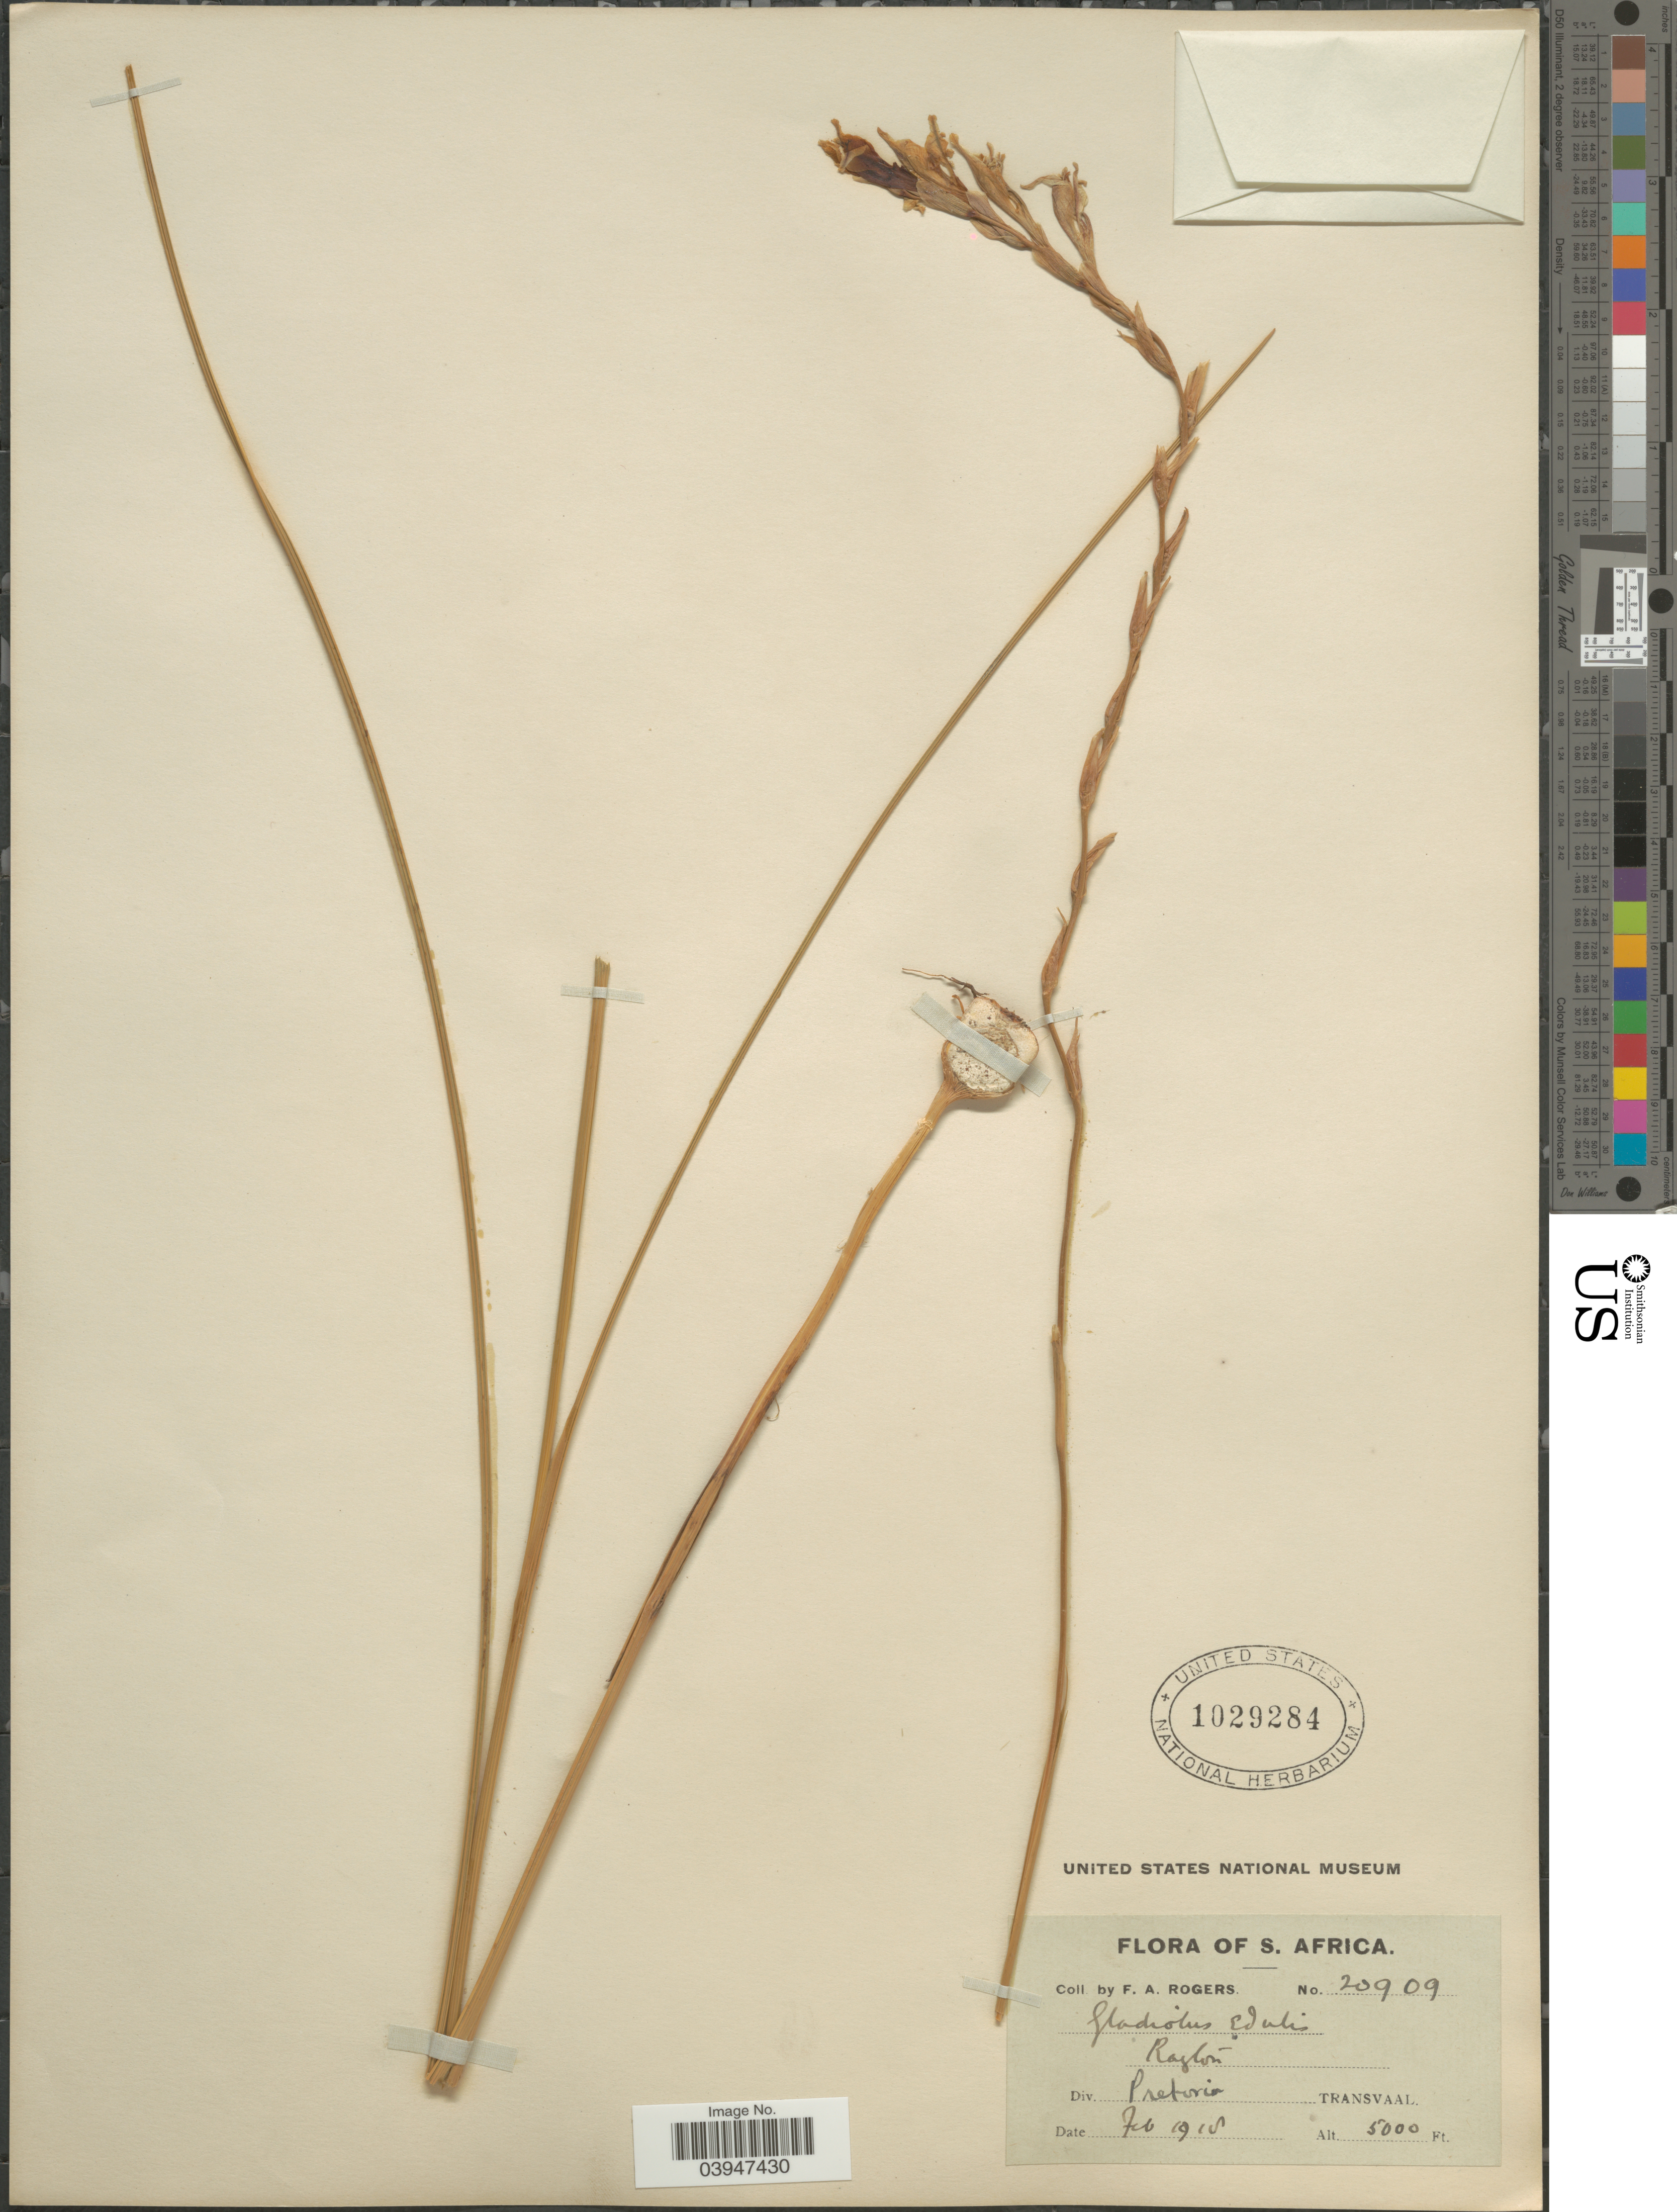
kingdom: Plantae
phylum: Tracheophyta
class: Liliopsida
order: Asparagales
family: Iridaceae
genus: Gladiolus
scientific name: Gladiolus edulis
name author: Burch. ex Ker Gawl.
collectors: F. A. Rogers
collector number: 20909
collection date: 1918-02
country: South Africa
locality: Div. Pretoria. Transvaal.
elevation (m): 1524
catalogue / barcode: US 1029284